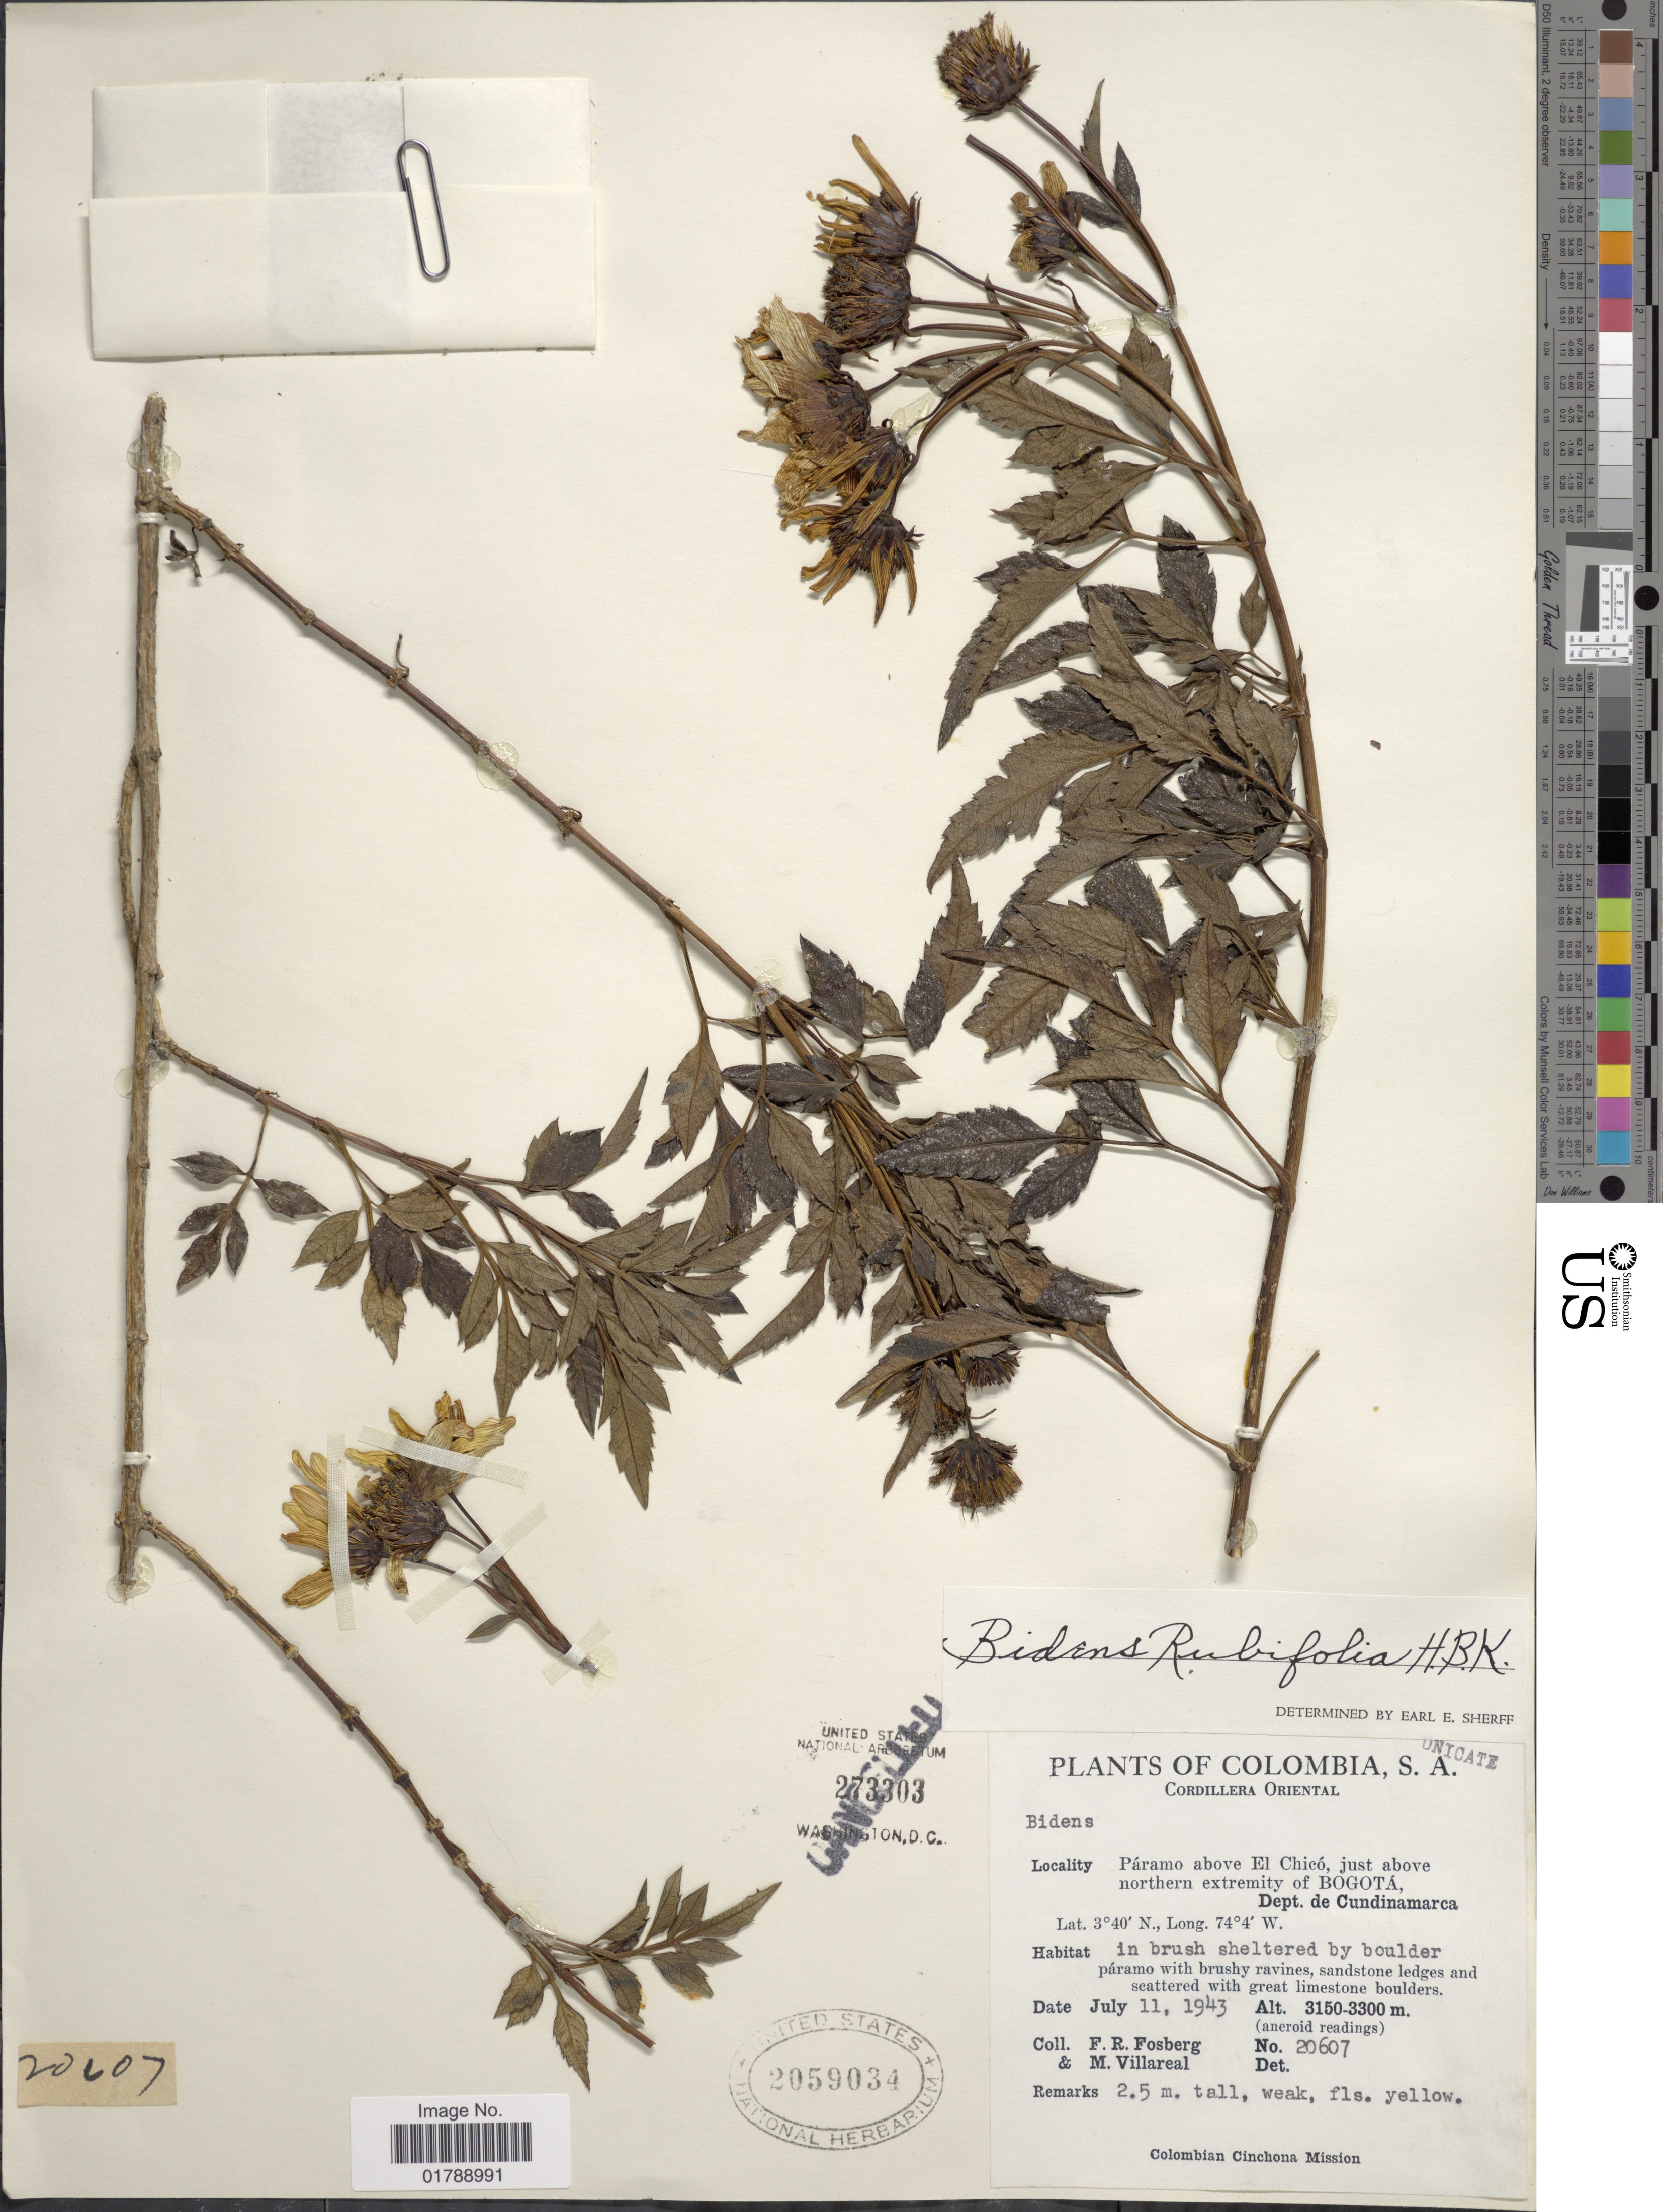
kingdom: Plantae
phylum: Tracheophyta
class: Magnoliopsida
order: Asterales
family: Asteraceae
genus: Bidens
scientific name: Bidens rubifolia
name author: Kunth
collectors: F. R. Fosberg & M. Villareal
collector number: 20607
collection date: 1943-07-11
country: Colombia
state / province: Cundinamarca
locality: Cordillera Oriental. Páramo above El Chicó, just above northern extremity of Bogotá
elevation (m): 3150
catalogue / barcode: US 2059034